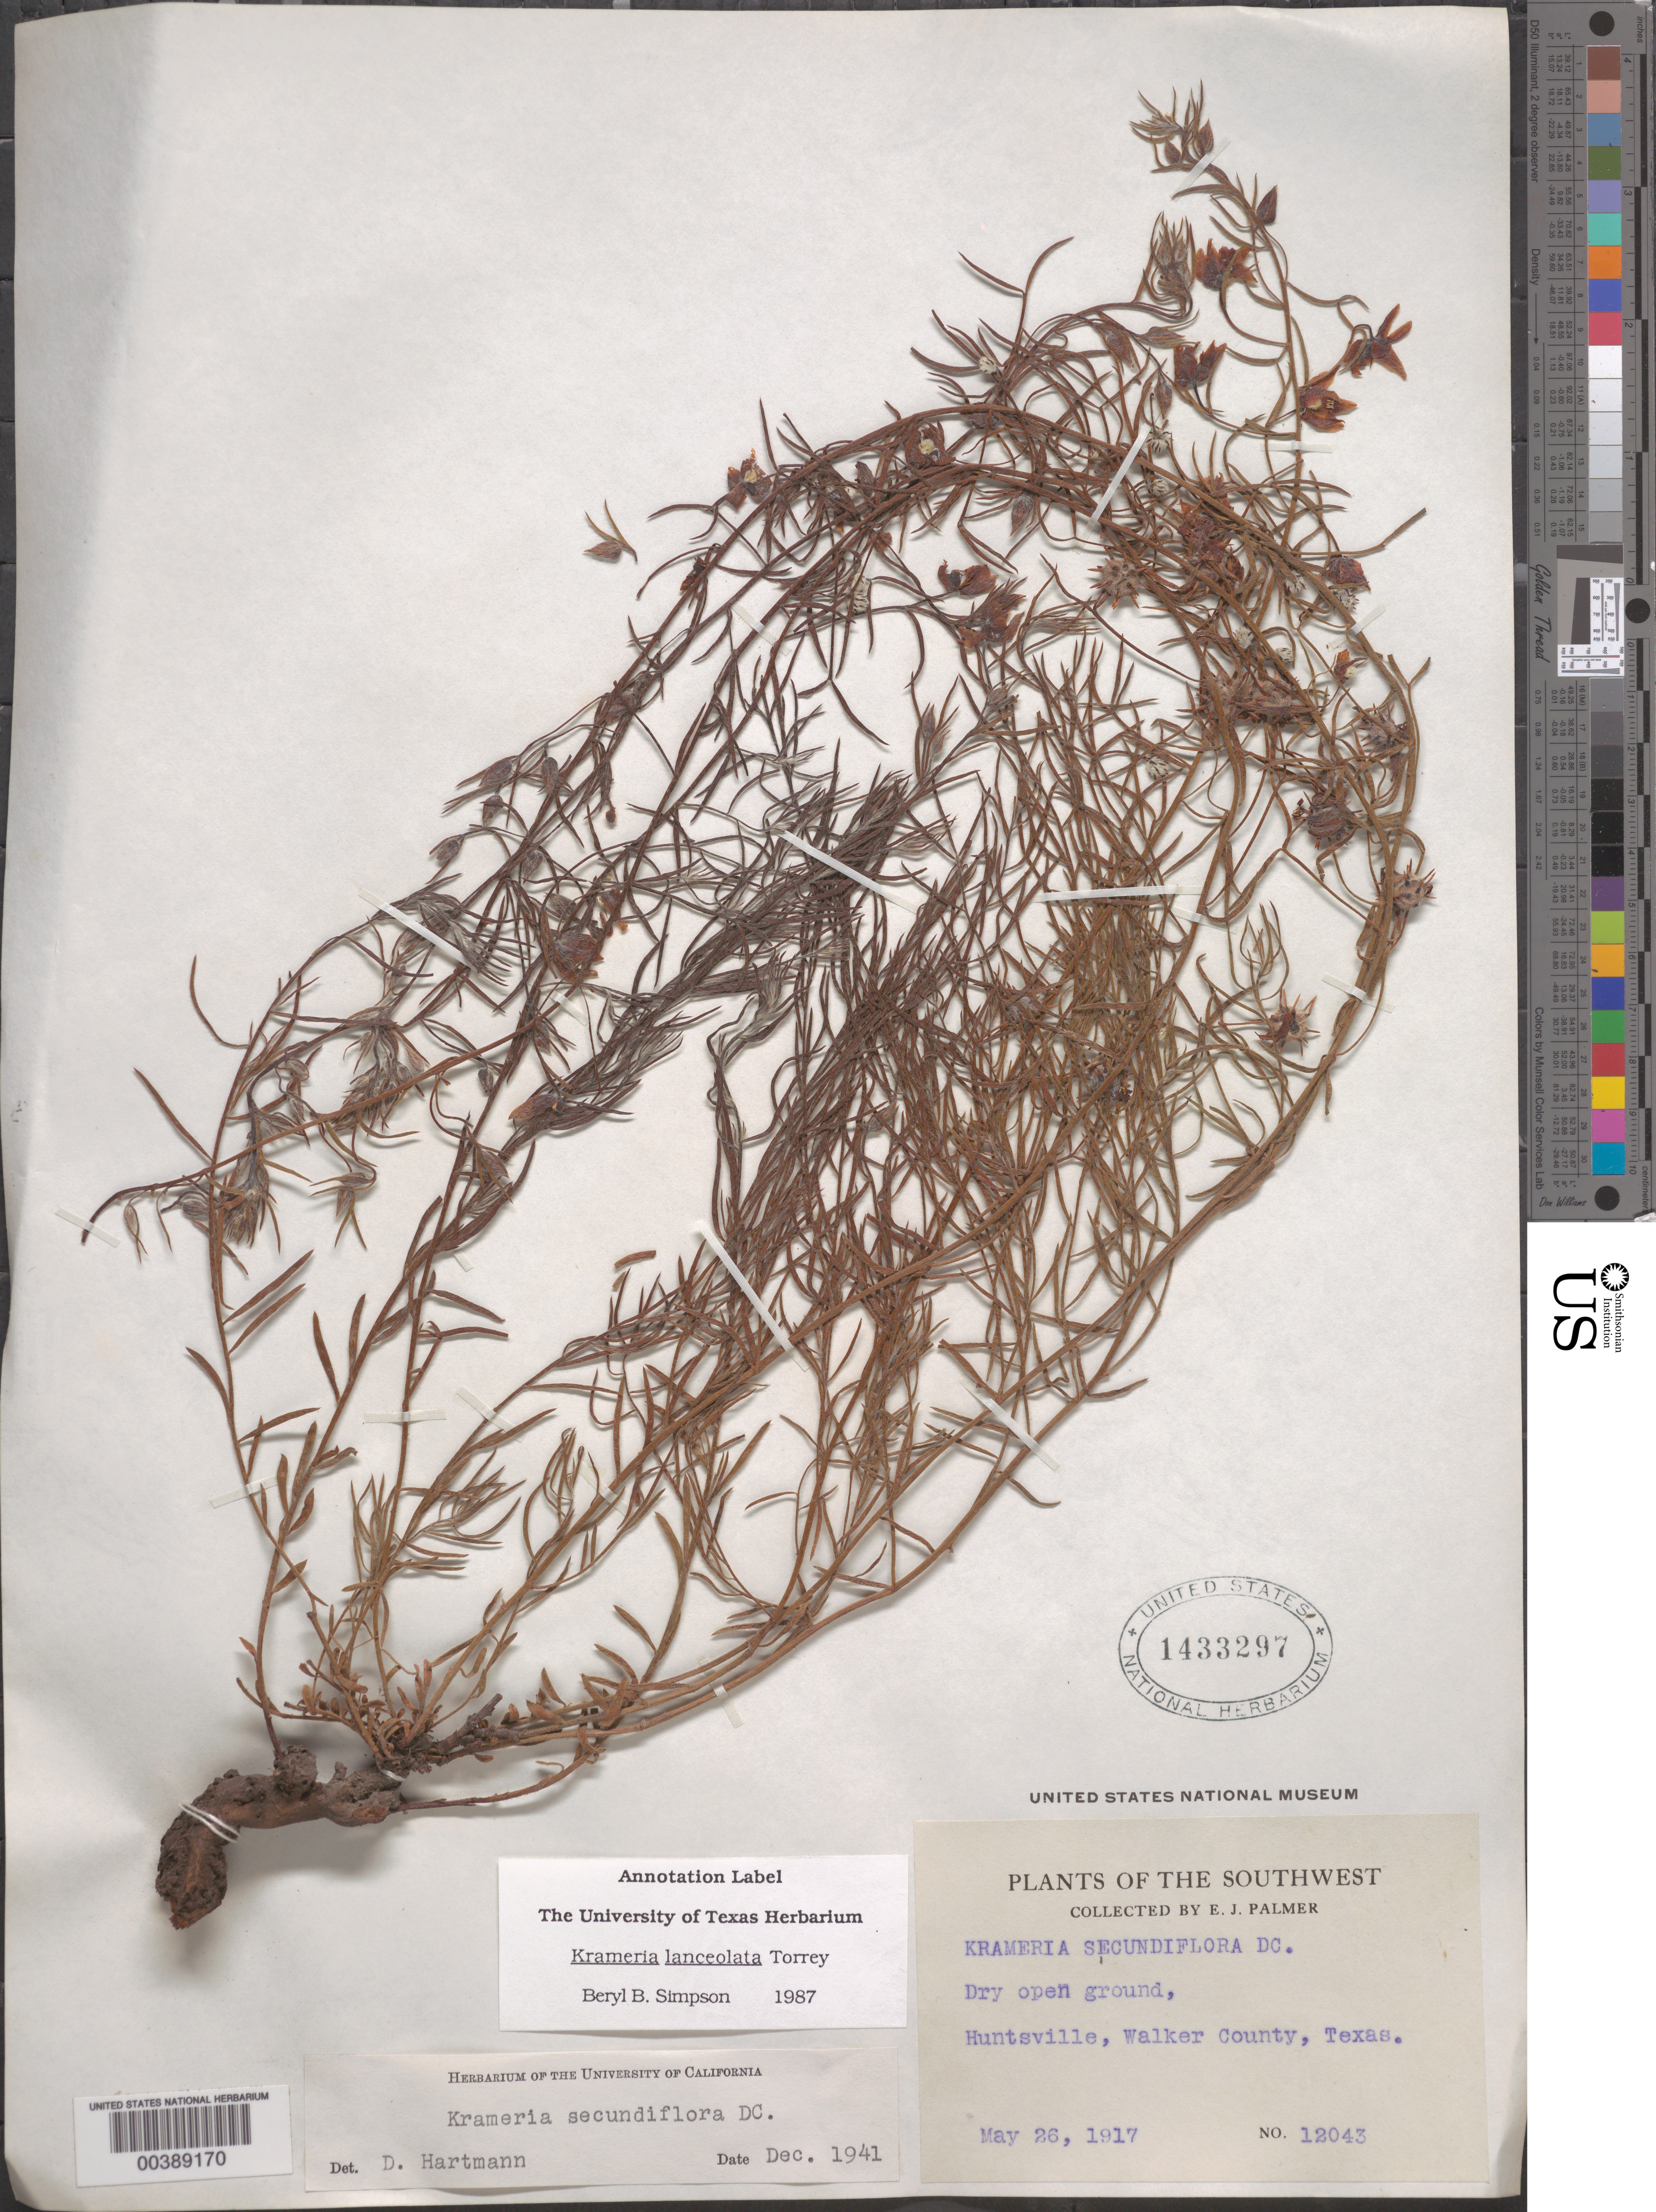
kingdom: Plantae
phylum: Tracheophyta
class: Magnoliopsida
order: Zygophyllales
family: Krameriaceae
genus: Krameria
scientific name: Krameria lanceolata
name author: Torr.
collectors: E. J. Palmer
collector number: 12043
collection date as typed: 26 May 1917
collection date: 1917-05-26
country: United States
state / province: Texas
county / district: Walker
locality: Huntsville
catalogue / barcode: US 1433297